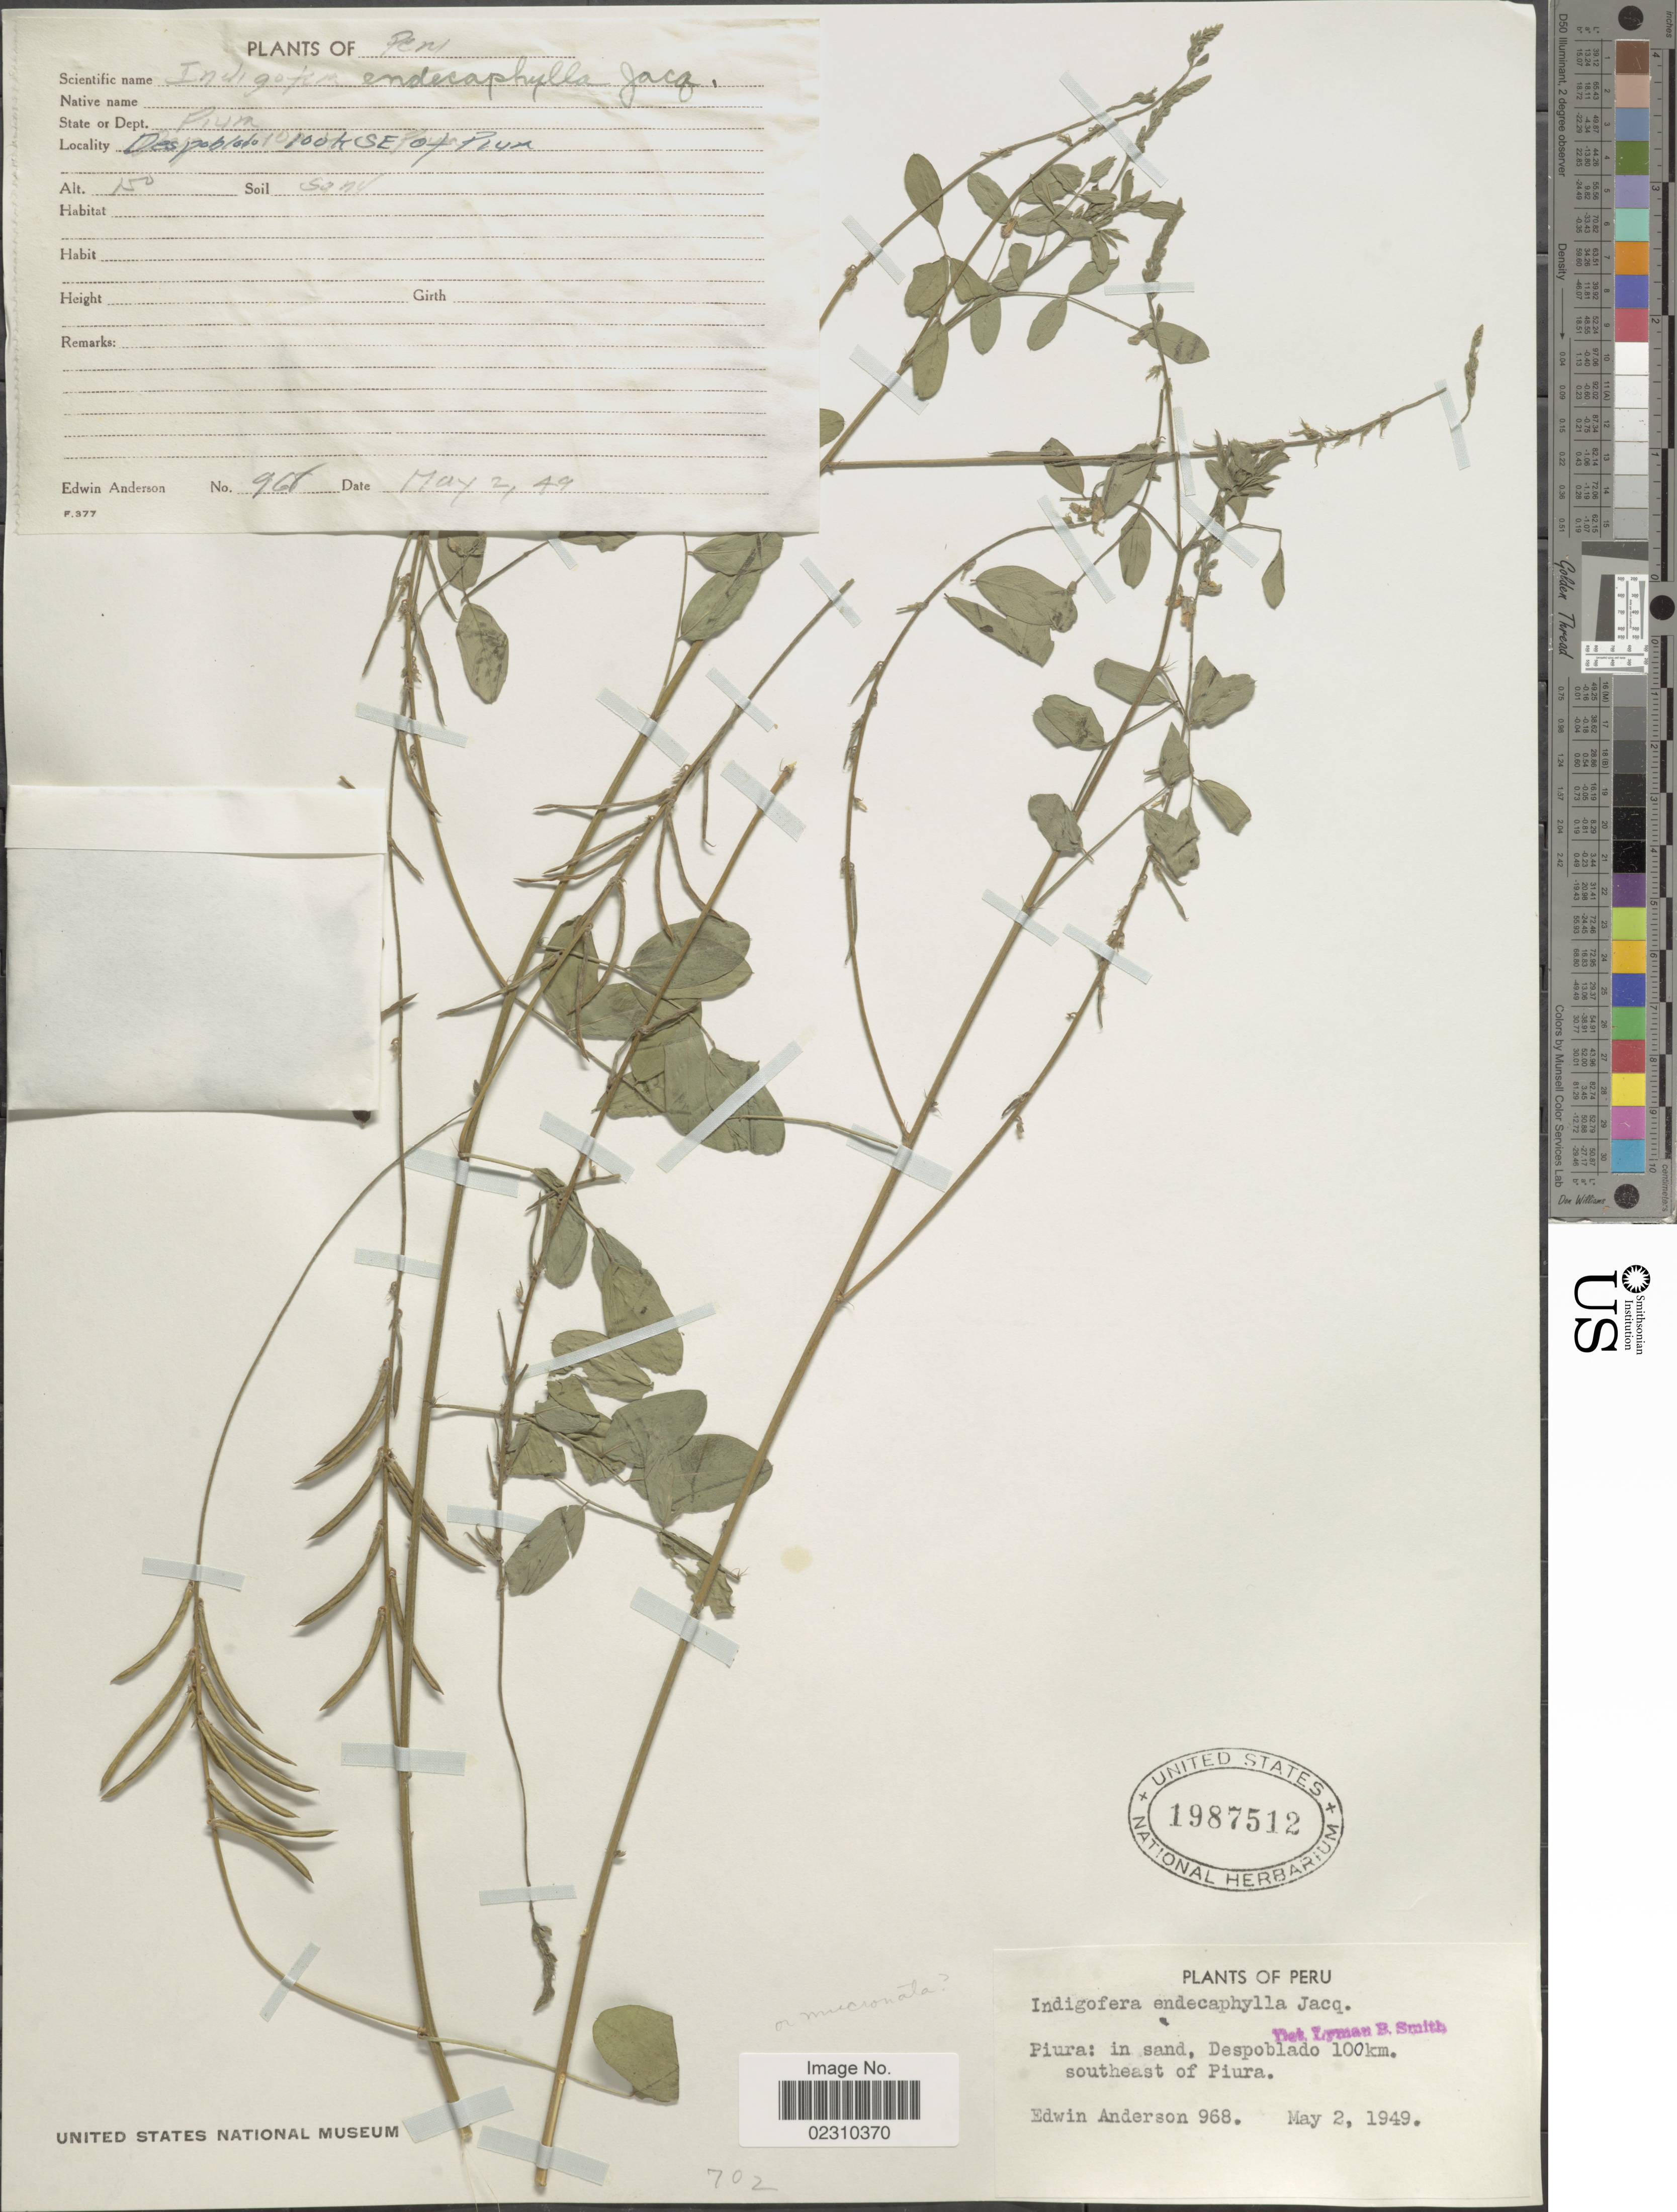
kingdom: Plantae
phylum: Tracheophyta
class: Magnoliopsida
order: Fabales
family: Fabaceae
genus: Indigofera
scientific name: Indigofera mucronata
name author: Lam.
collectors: E. Anderson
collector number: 968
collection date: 1949-05-02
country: Peru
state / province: Piura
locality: Piura: in sand, Despoblado 100 km. southeast of Piura.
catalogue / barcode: US 1987512